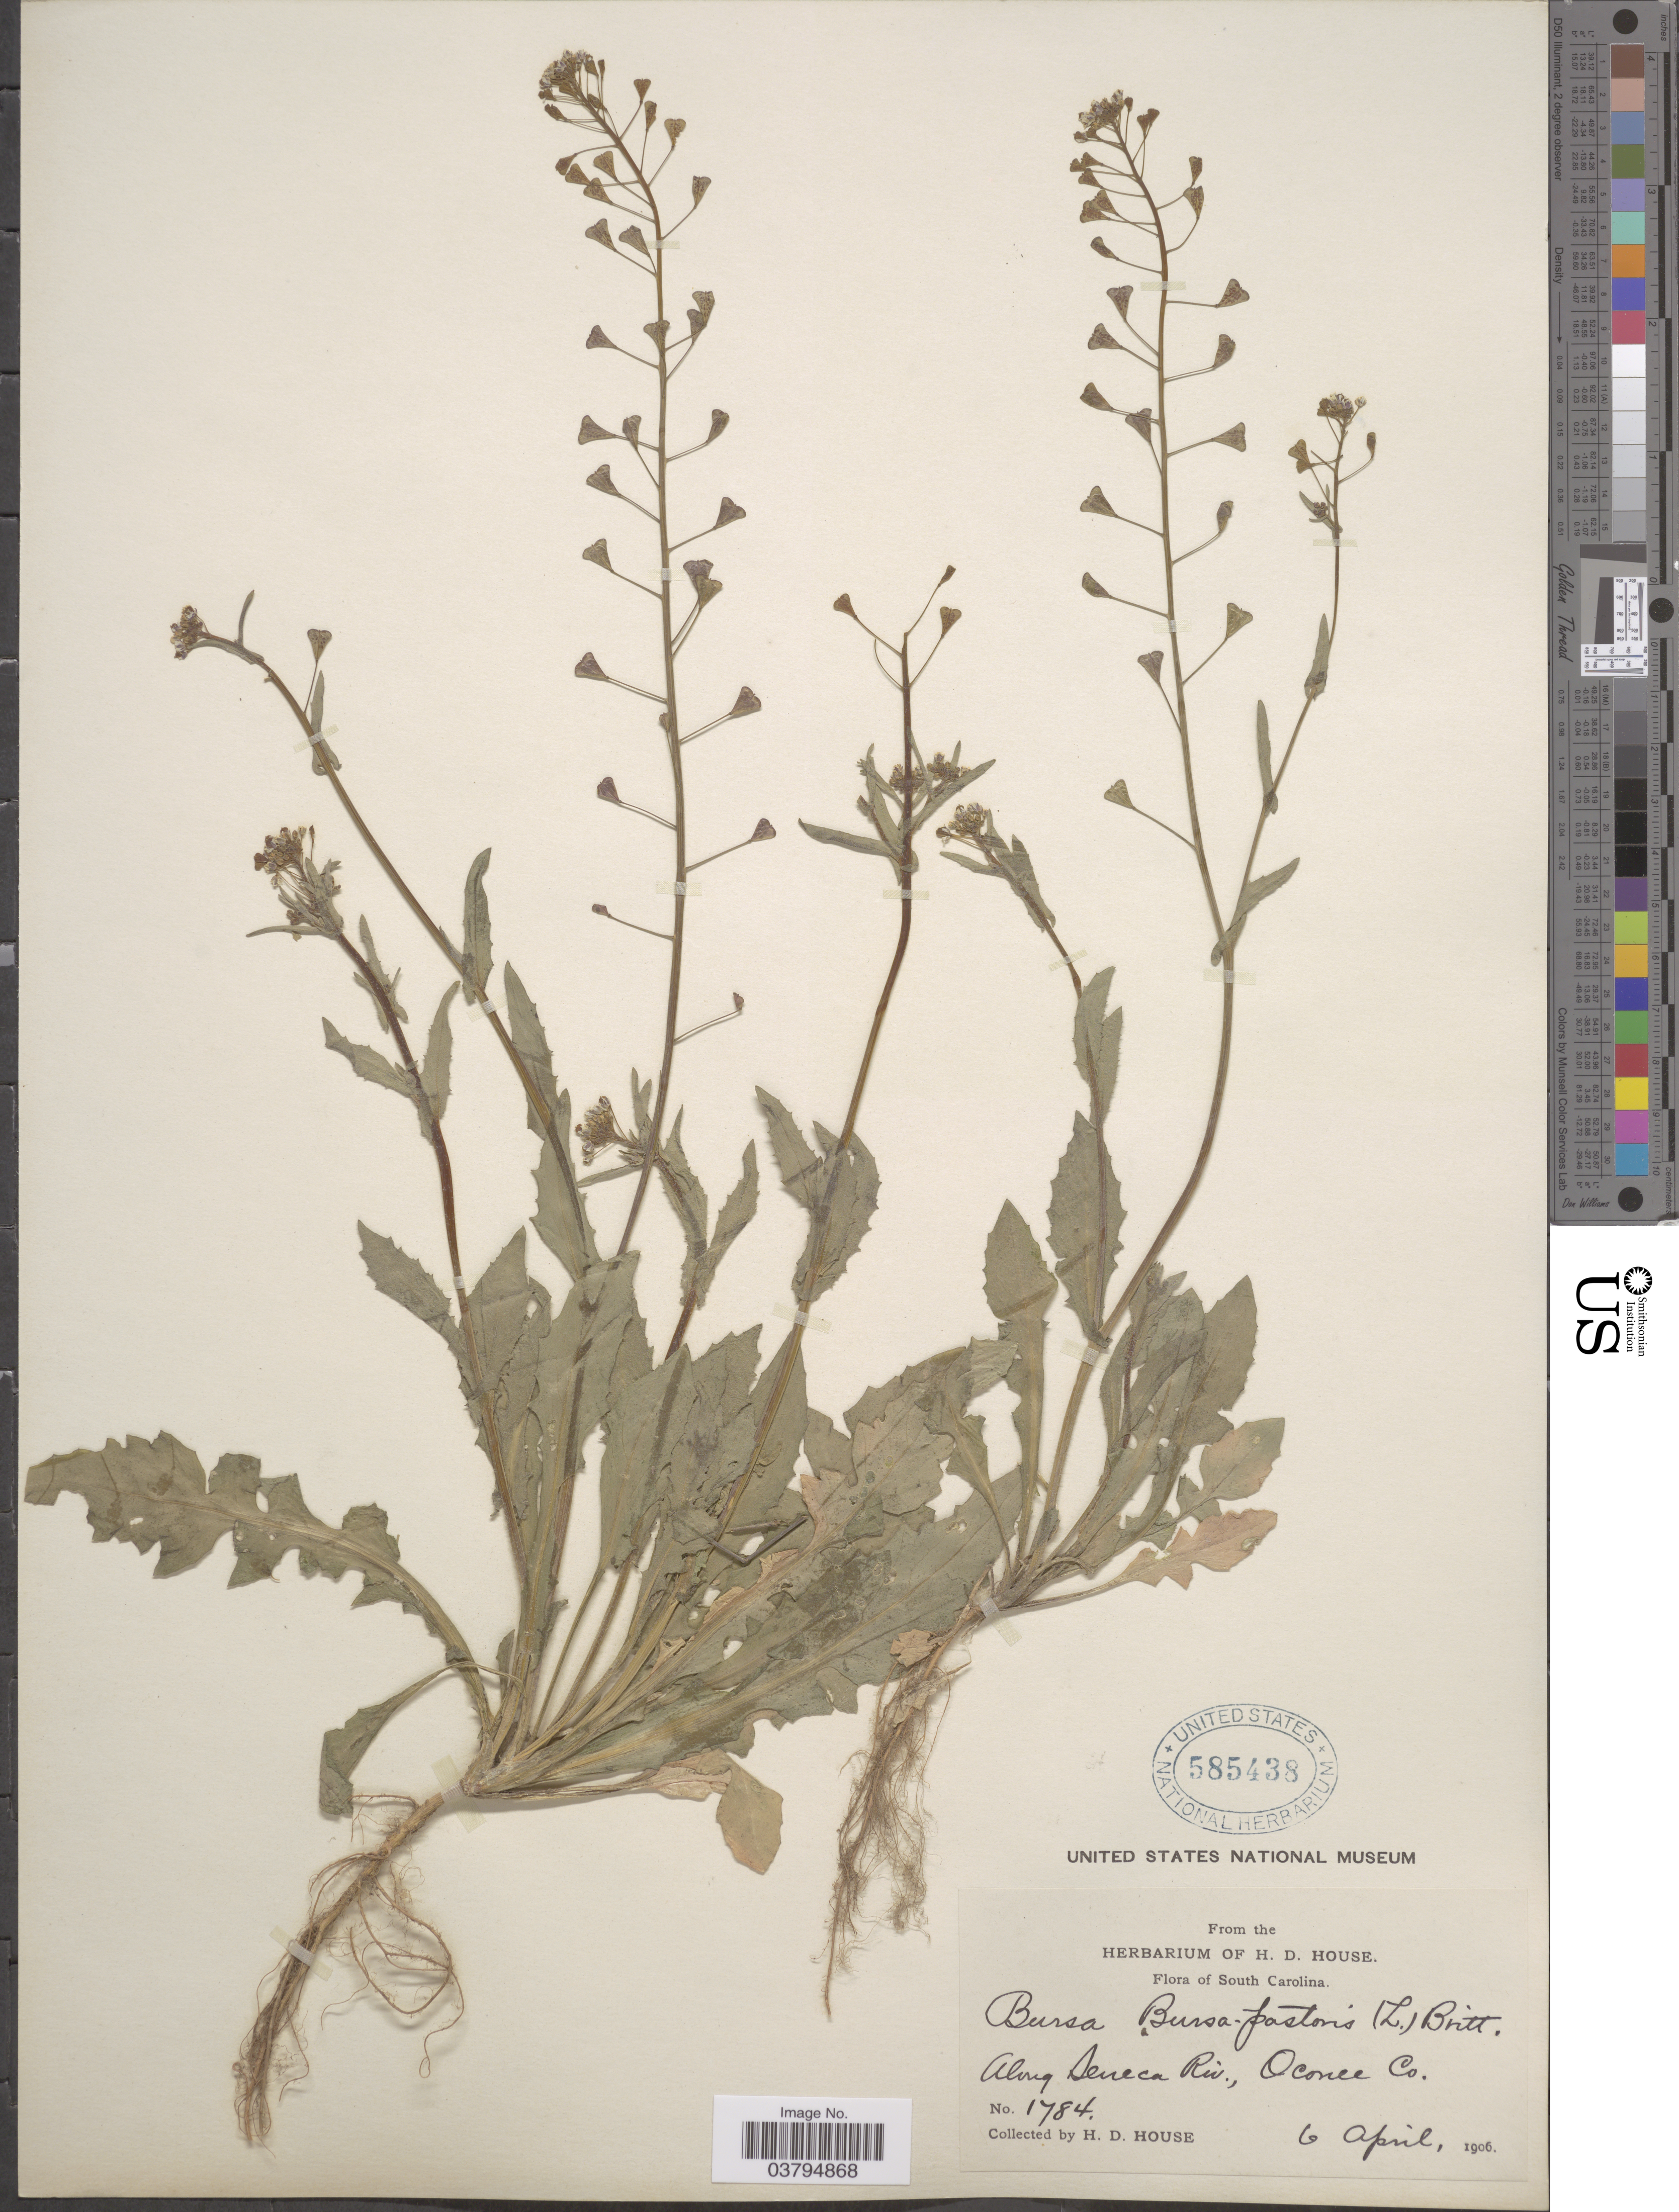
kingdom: Plantae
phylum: Tracheophyta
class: Magnoliopsida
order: Brassicales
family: Brassicaceae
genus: Capsella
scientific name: Capsella bursa-pastoris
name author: (L.) Medik.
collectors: H. D. House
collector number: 1784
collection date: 1906-04-06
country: United States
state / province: South Carolina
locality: Along Seneca Riv., Oconee Co.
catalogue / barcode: US 585438